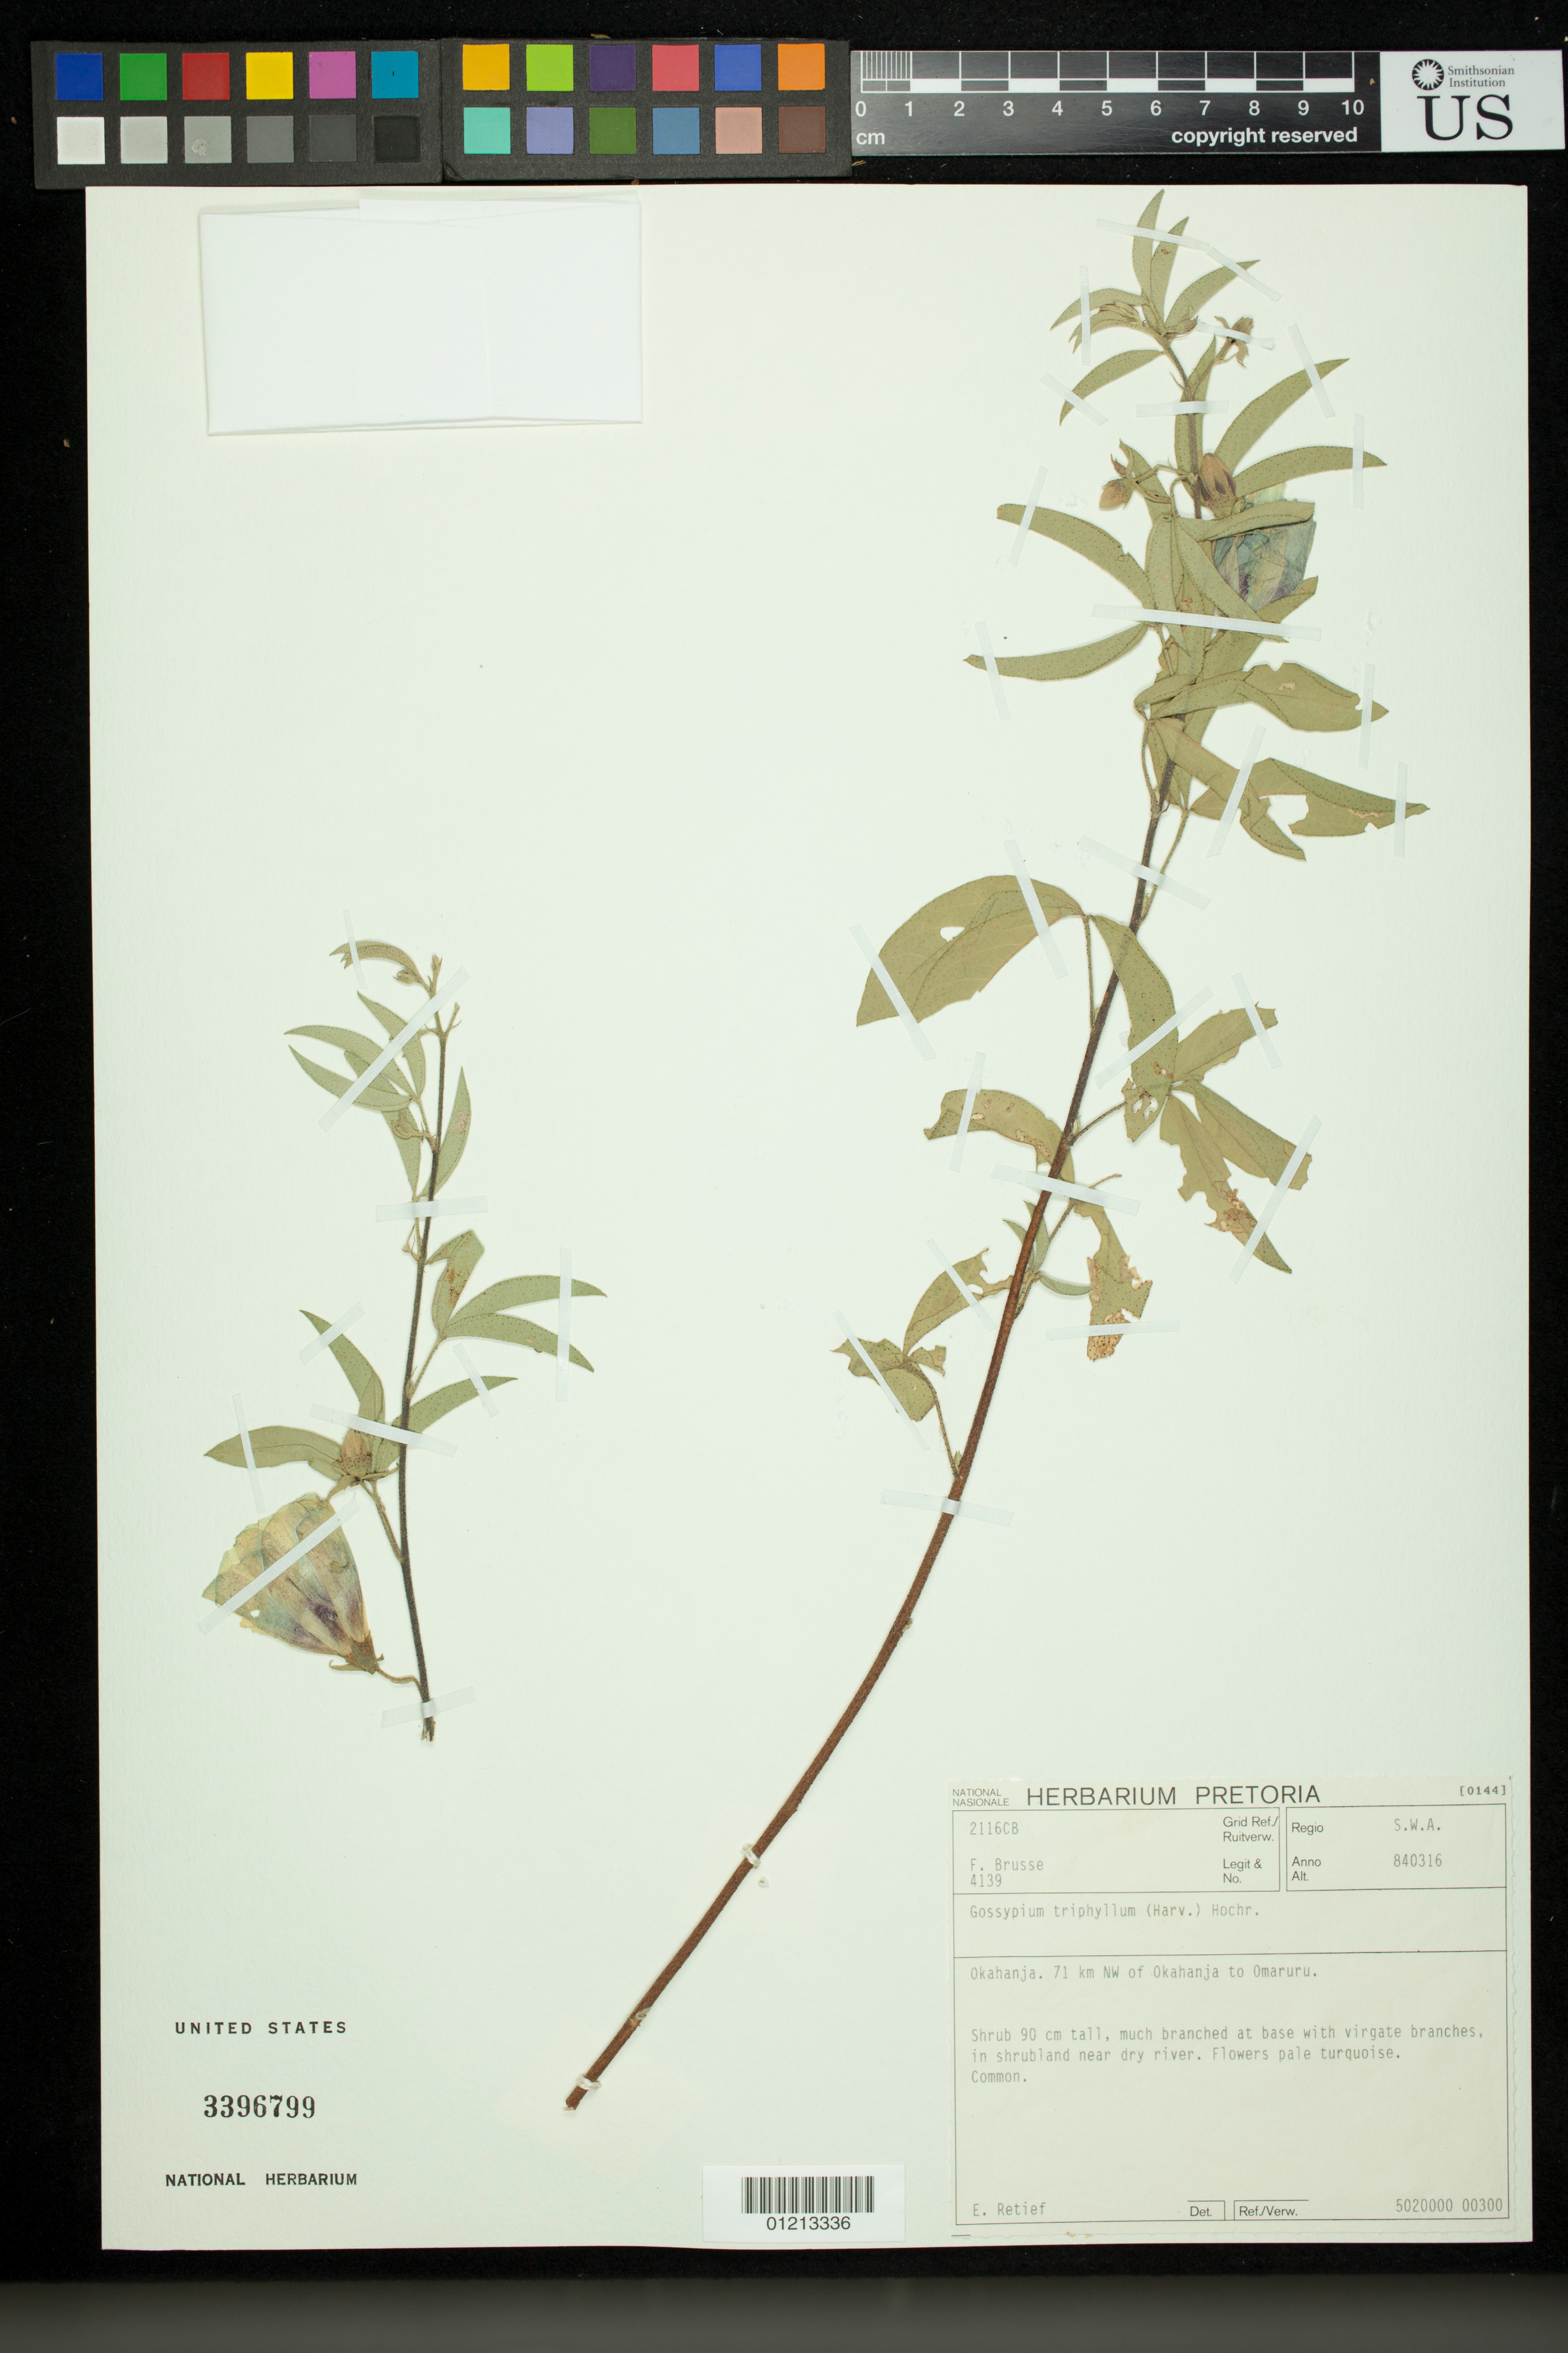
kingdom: Plantae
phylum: Tracheophyta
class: Magnoliopsida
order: Malvales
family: Malvaceae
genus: Gossypium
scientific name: Gossypium triphyllum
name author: Hochr.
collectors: F. A. Brusse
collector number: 4139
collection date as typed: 16 Mar 1984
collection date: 1984-03-16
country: Namibia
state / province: Otjozondjupa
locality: Okahanja, 71 km NW of Okahanja to Omaruru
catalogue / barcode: US 3396799